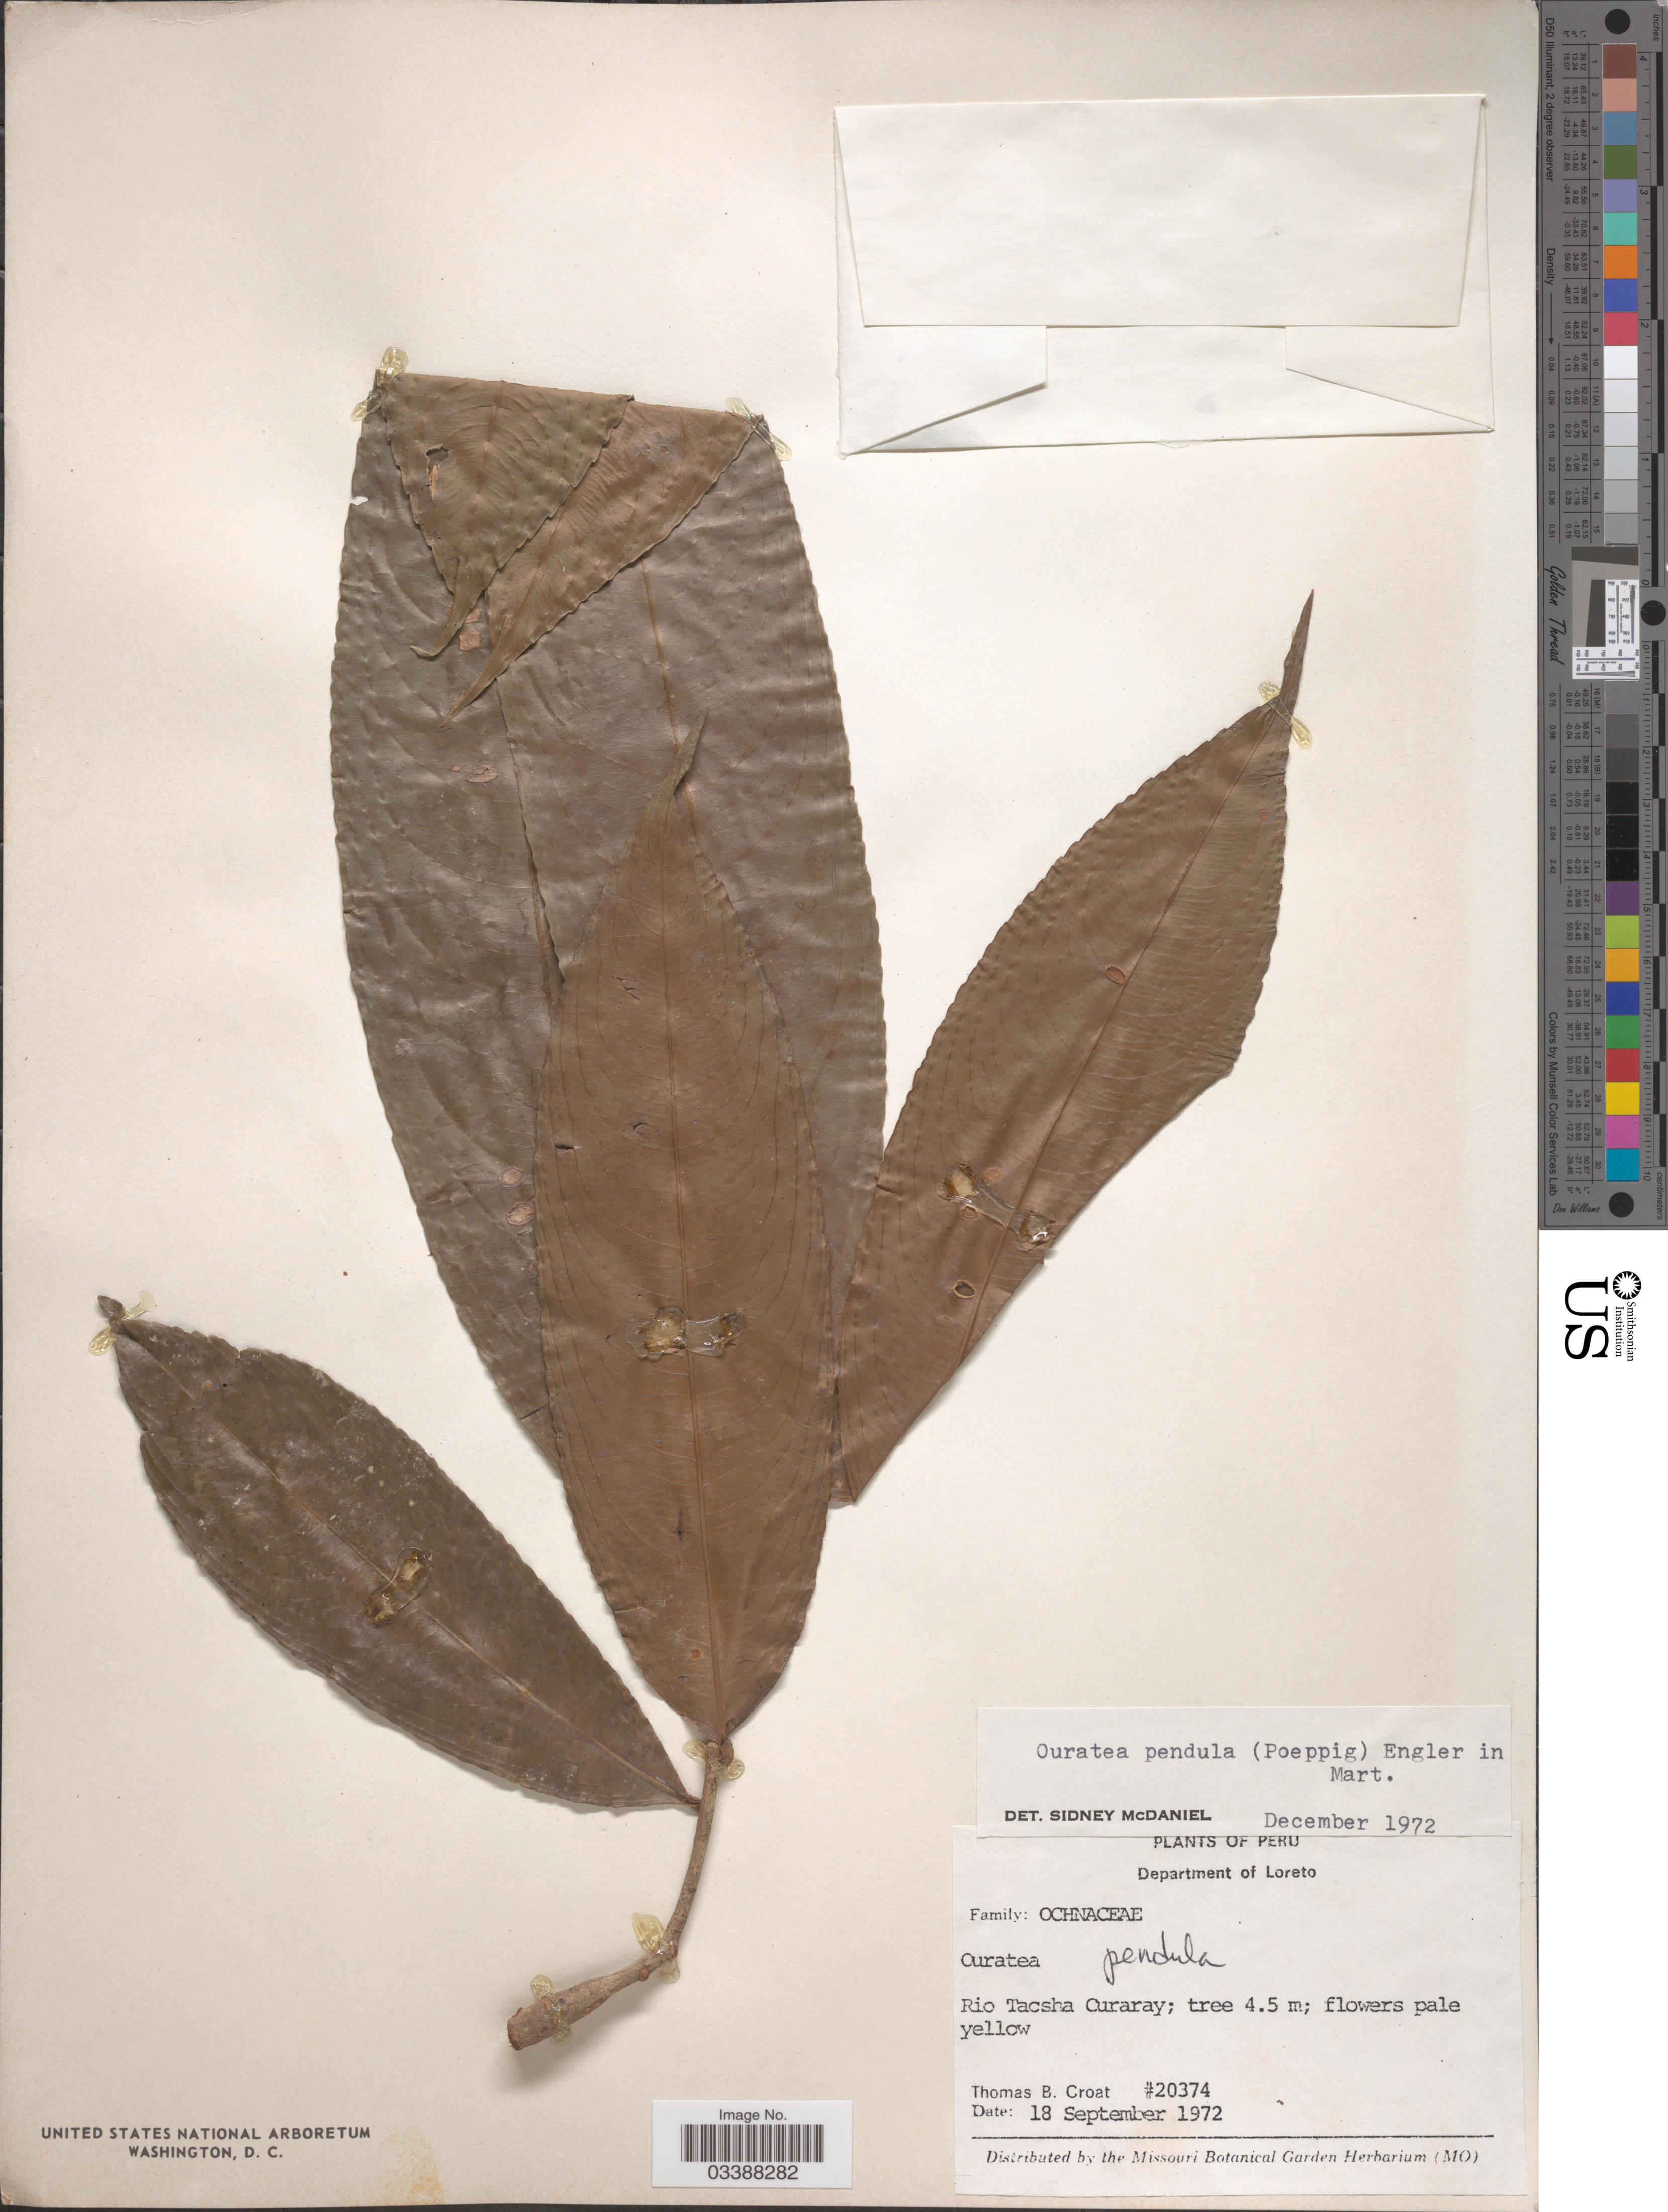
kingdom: Plantae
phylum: Tracheophyta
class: Magnoliopsida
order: Malpighiales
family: Ochnaceae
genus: Ouratea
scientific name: Ouratea pendula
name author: Poepp. ex Engl.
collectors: T. B. Croat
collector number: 20374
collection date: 1972-09-18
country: Peru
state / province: Loreto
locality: Department of Loreto. Rio Tacsha Curaray.